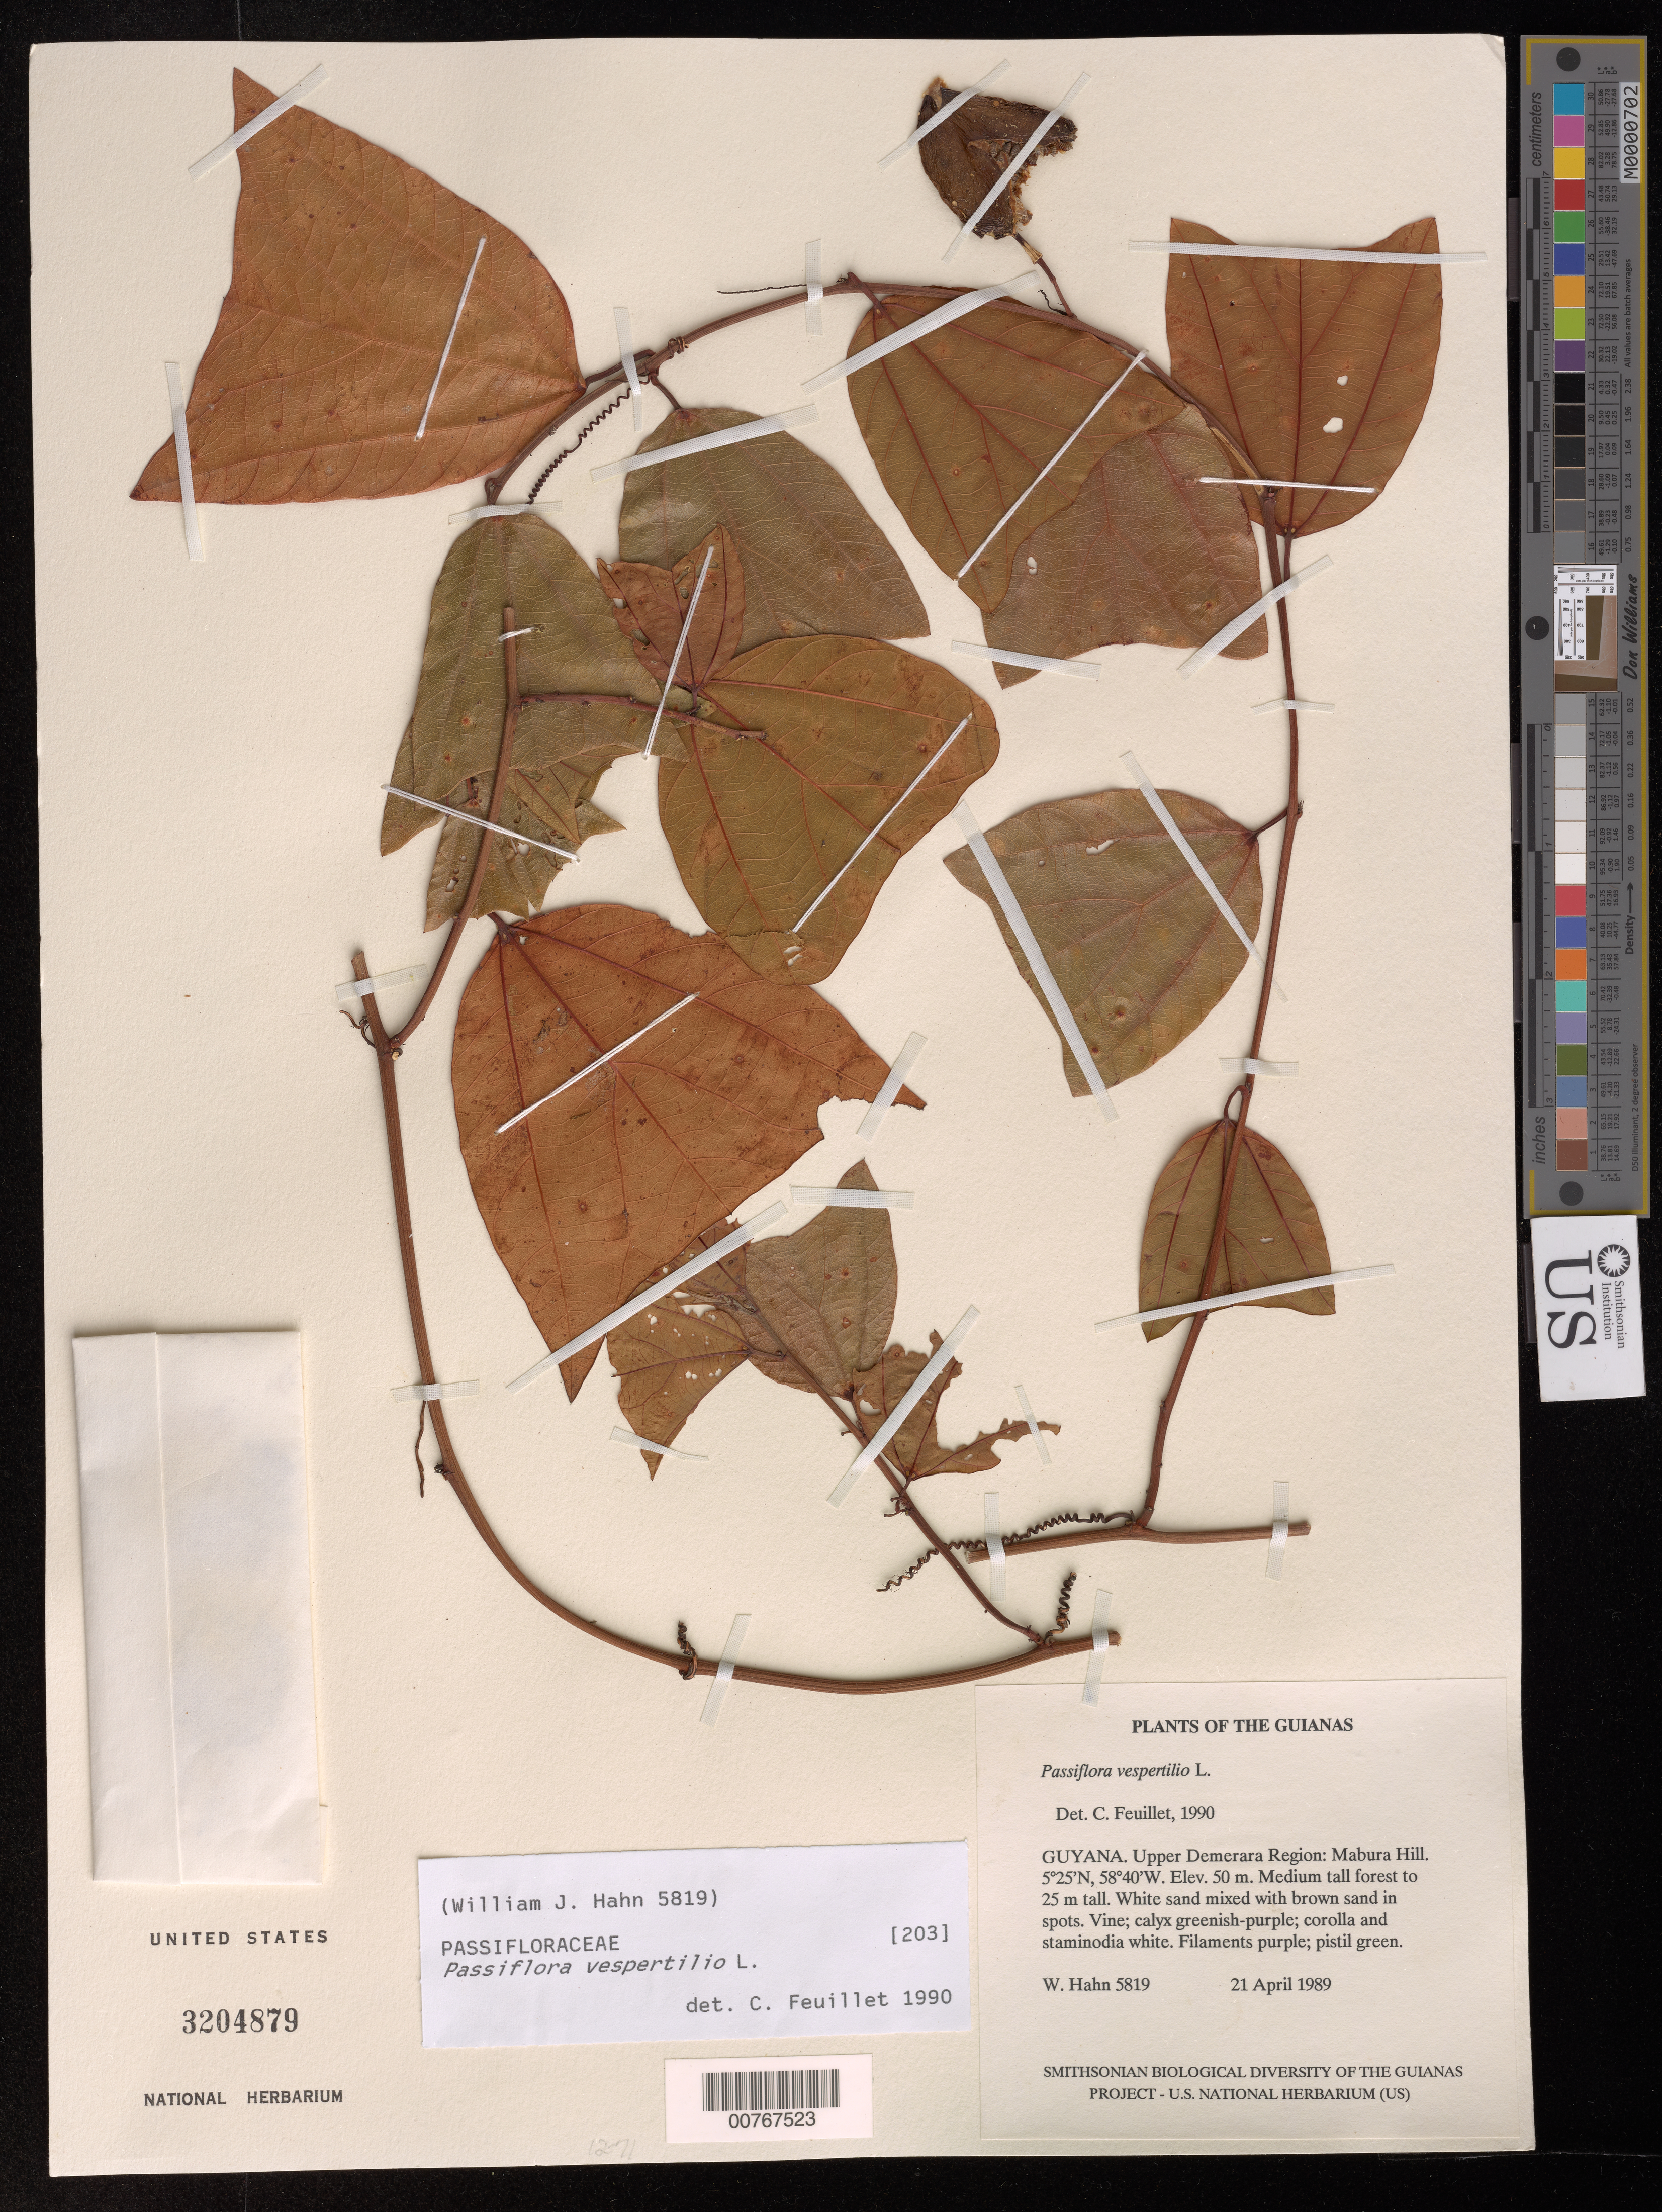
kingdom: Plantae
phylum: Tracheophyta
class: Magnoliopsida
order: Malpighiales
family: Passifloraceae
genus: Passiflora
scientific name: Passiflora vespertilio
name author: L.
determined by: Feuillet, C.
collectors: W. Hahn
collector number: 5819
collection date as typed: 21 April 1989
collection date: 1989-04-21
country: Guyana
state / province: U. Demerara-Berbice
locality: Mabura Hill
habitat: Medium tall forest to 25 m tall. White sand mixed with brown sand in spots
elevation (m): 50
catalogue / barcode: US 3204879